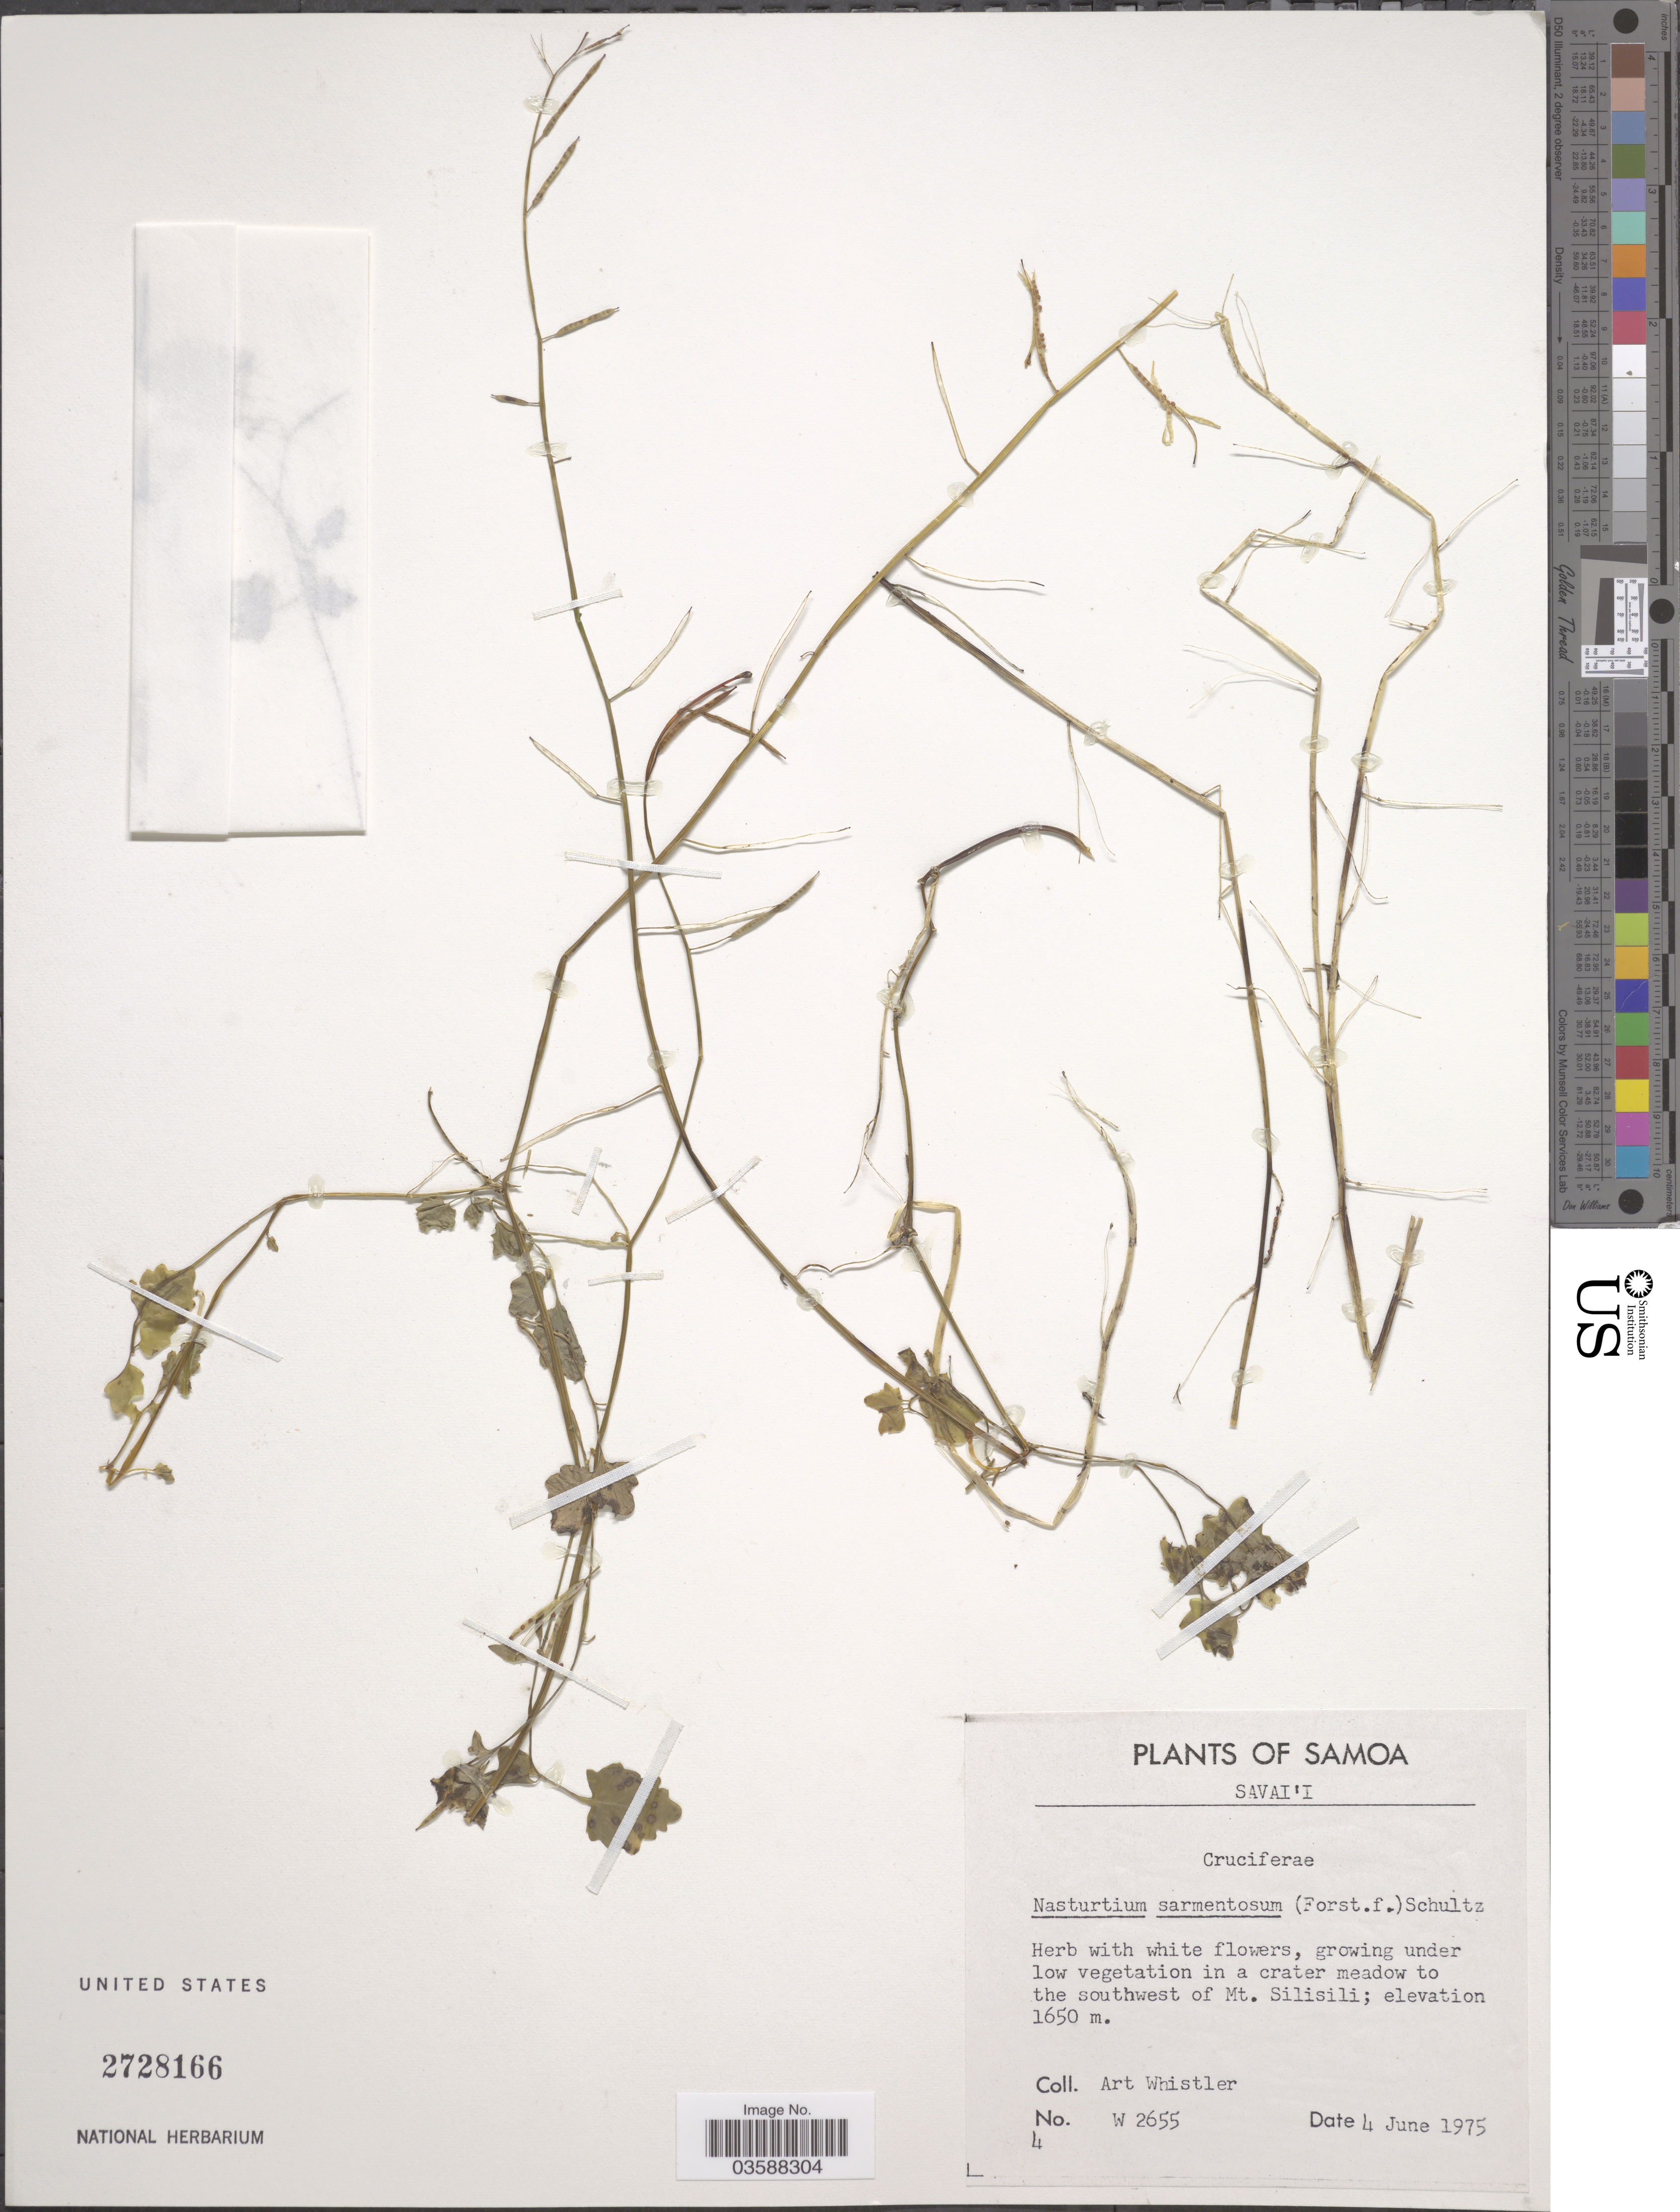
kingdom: Plantae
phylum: Tracheophyta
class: Magnoliopsida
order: Brassicales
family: Brassicaceae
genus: Rorippa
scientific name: Rorippa sarmentosa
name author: (Sol. ex G. Forst.) J.F. Macbr.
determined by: Strong, M. T., (US), Smithsonian Institution - National Museum of Natural History (UNITED STATES)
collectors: A. Whistler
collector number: W2655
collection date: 1975-06-04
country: Samoa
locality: Savai'i. Under low vegetation in a crater meadow to the southwest of Mt. Silisili.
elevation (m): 1650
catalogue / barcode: US 2728166